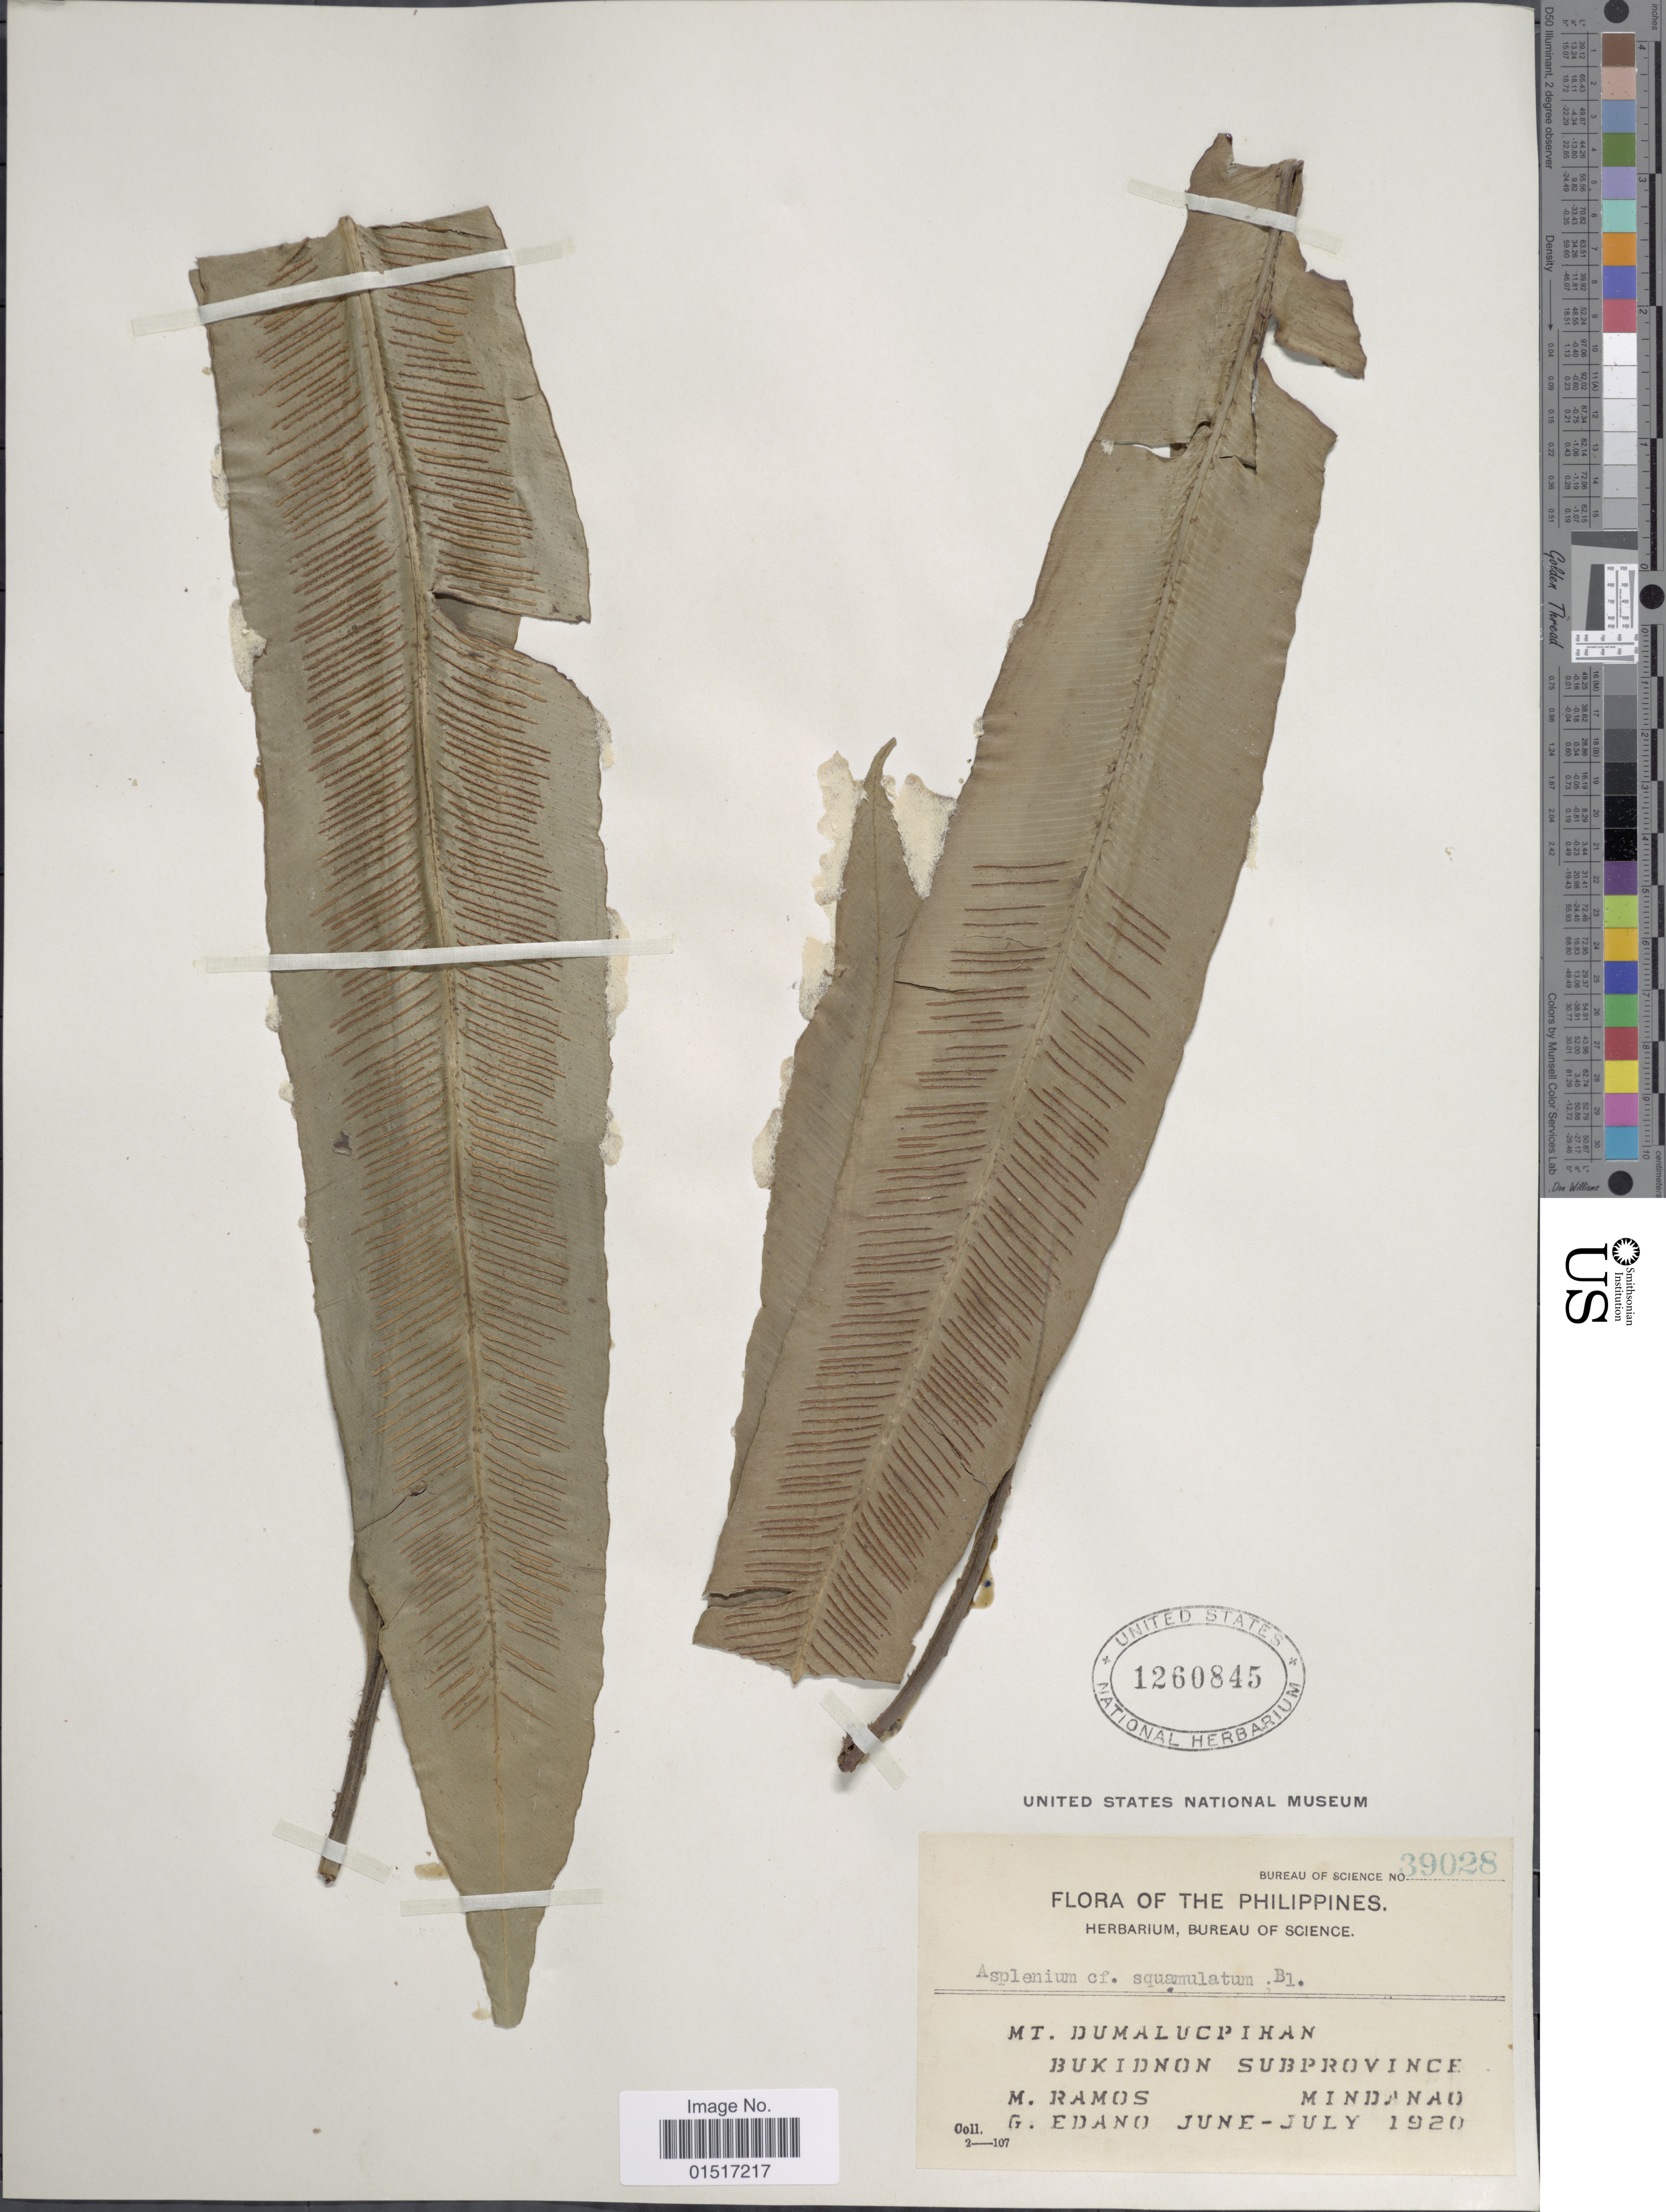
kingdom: Plantae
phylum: Tracheophyta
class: Polypodiopsida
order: Polypodiales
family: Aspleniaceae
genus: Asplenium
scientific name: Asplenium vittiforme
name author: Cav.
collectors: M. Ramos & G. Edaño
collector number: Bureau of Science 39028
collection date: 1920-06/1920-07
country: Philippines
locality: Mt. Dumalucpihan. Bukidnon Subprovince. Mindanao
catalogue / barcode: US 1260845